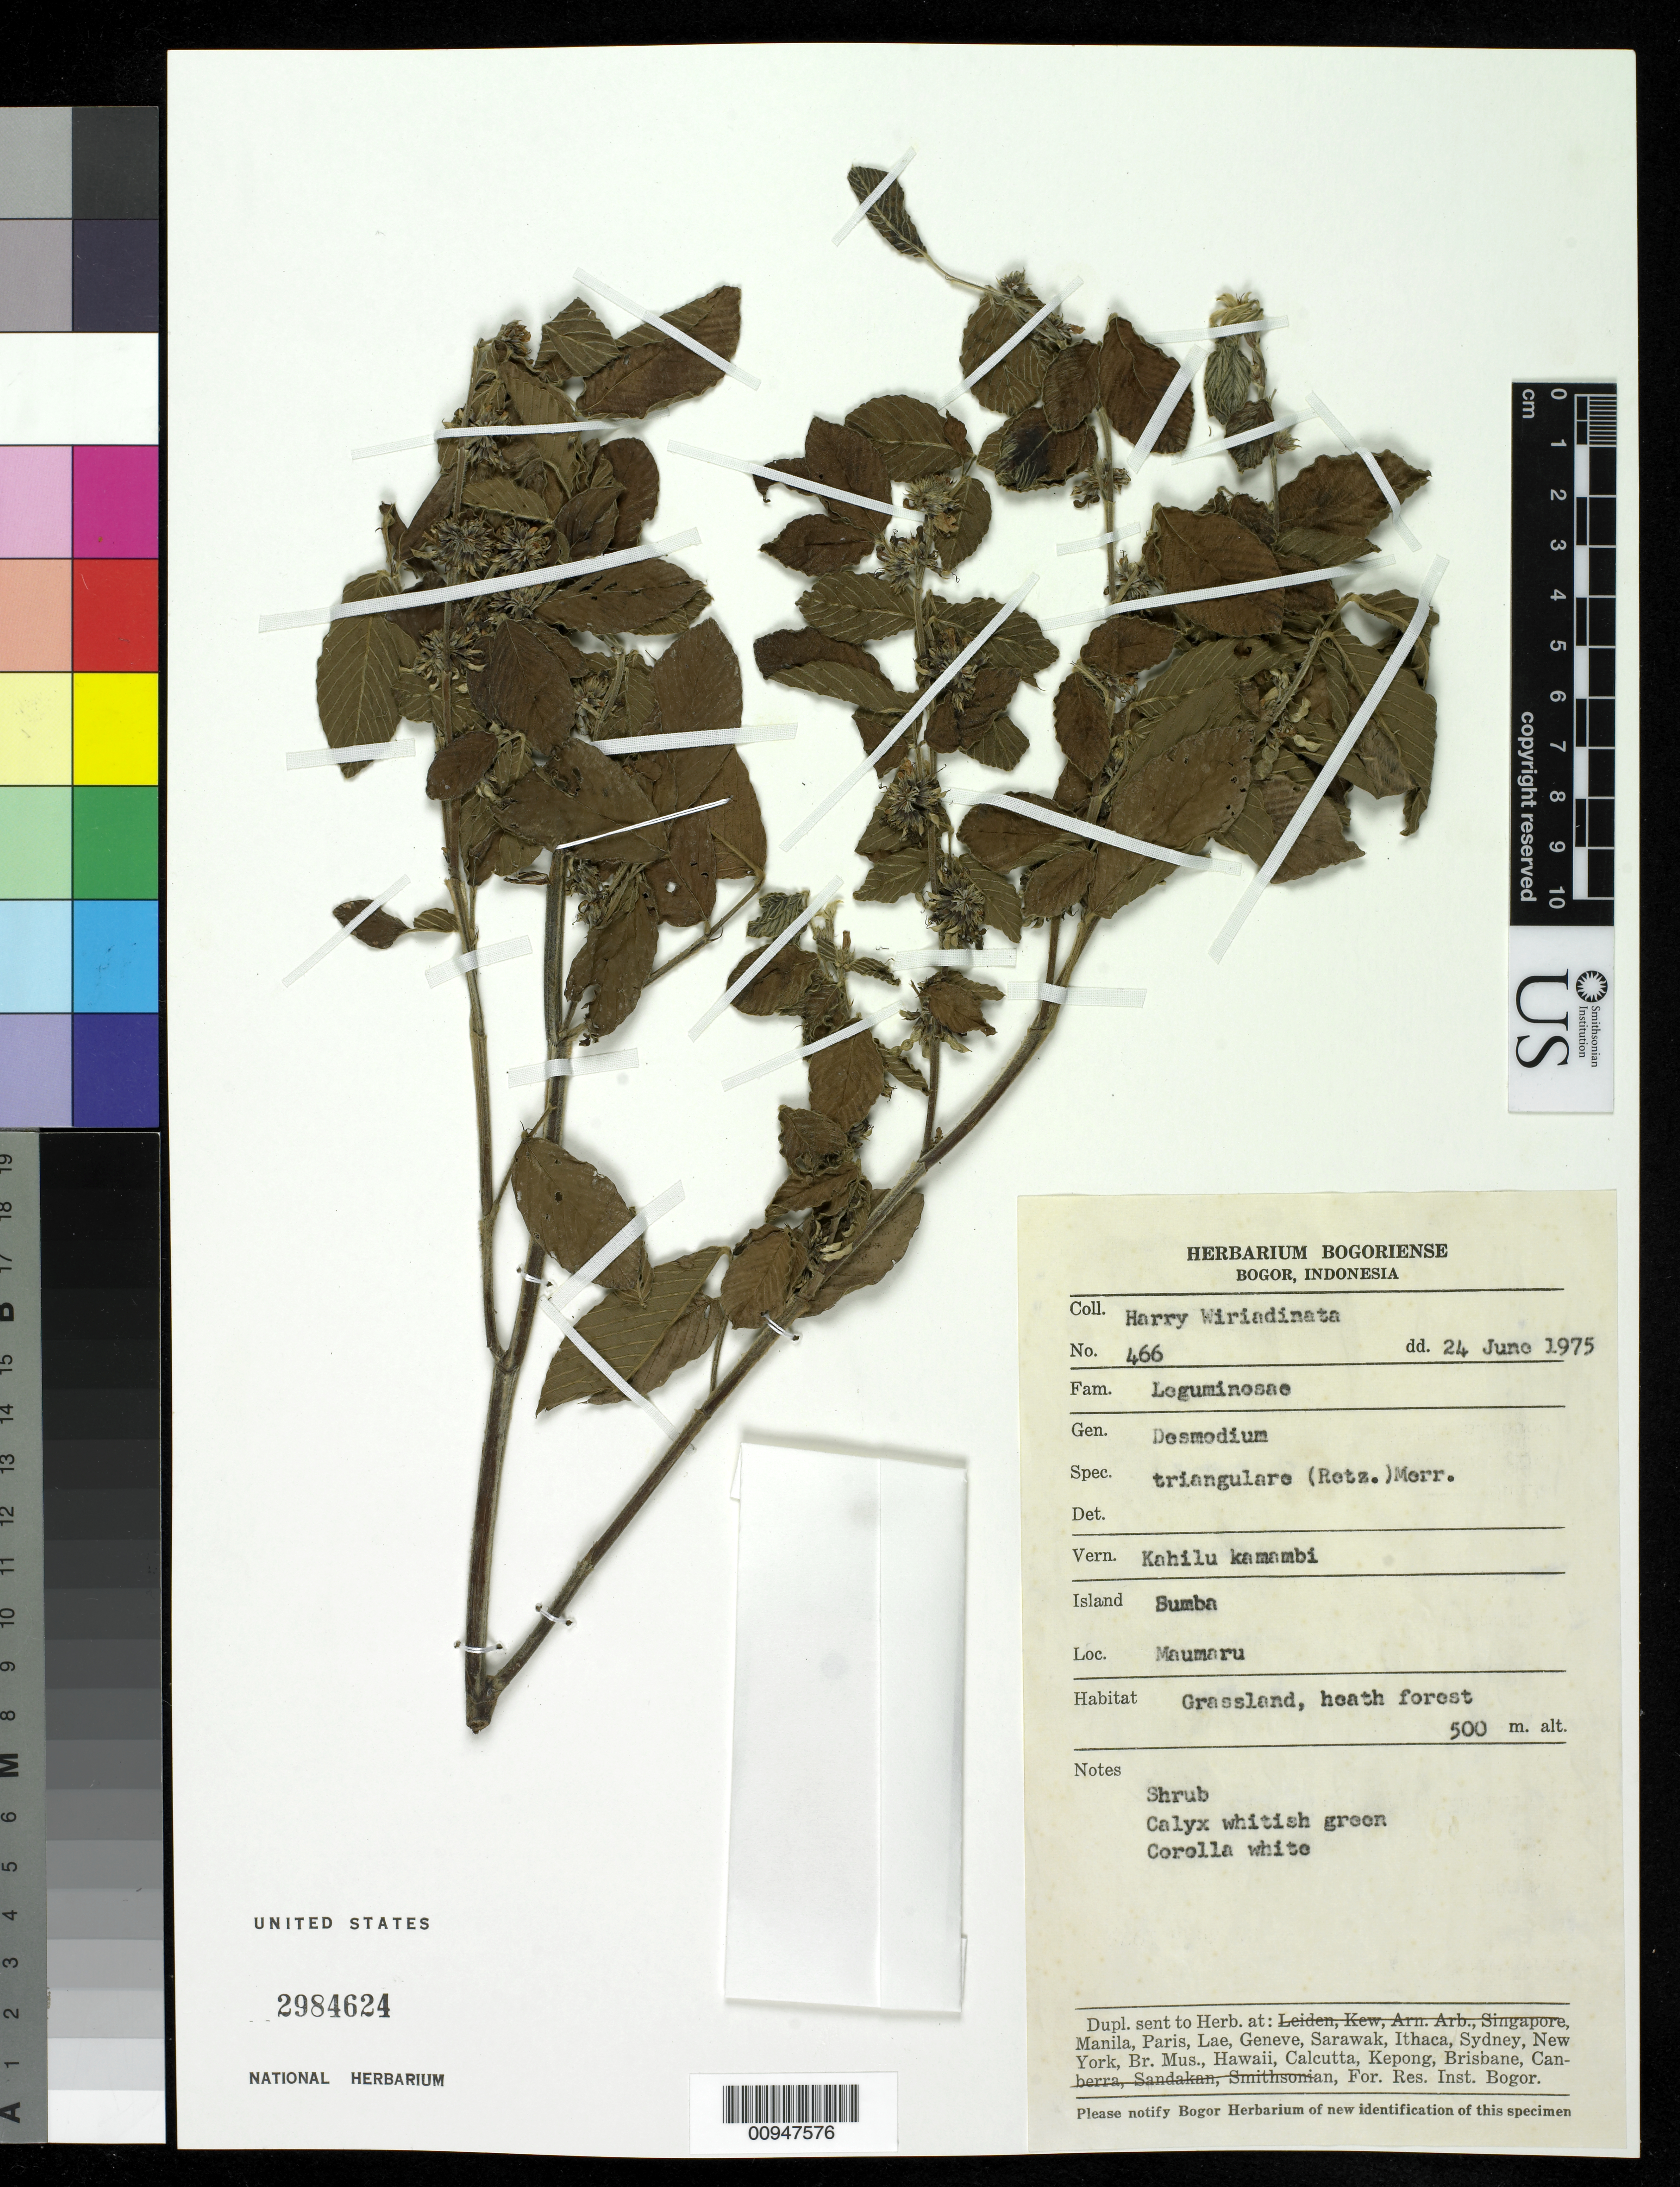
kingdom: Plantae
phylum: Tracheophyta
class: Magnoliopsida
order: Fabales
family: Fabaceae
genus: Dendrolobium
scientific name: Dendrolobium triangulare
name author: (Retz.) Schindl.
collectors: H. Wiriadinata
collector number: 466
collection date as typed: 24 Jun 1975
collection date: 1975-06-24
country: Indonesia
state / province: Lesser Sunda Is.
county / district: East Nusa Tenggara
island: Sumba I.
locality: Maumaru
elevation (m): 500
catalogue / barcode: US 2984624